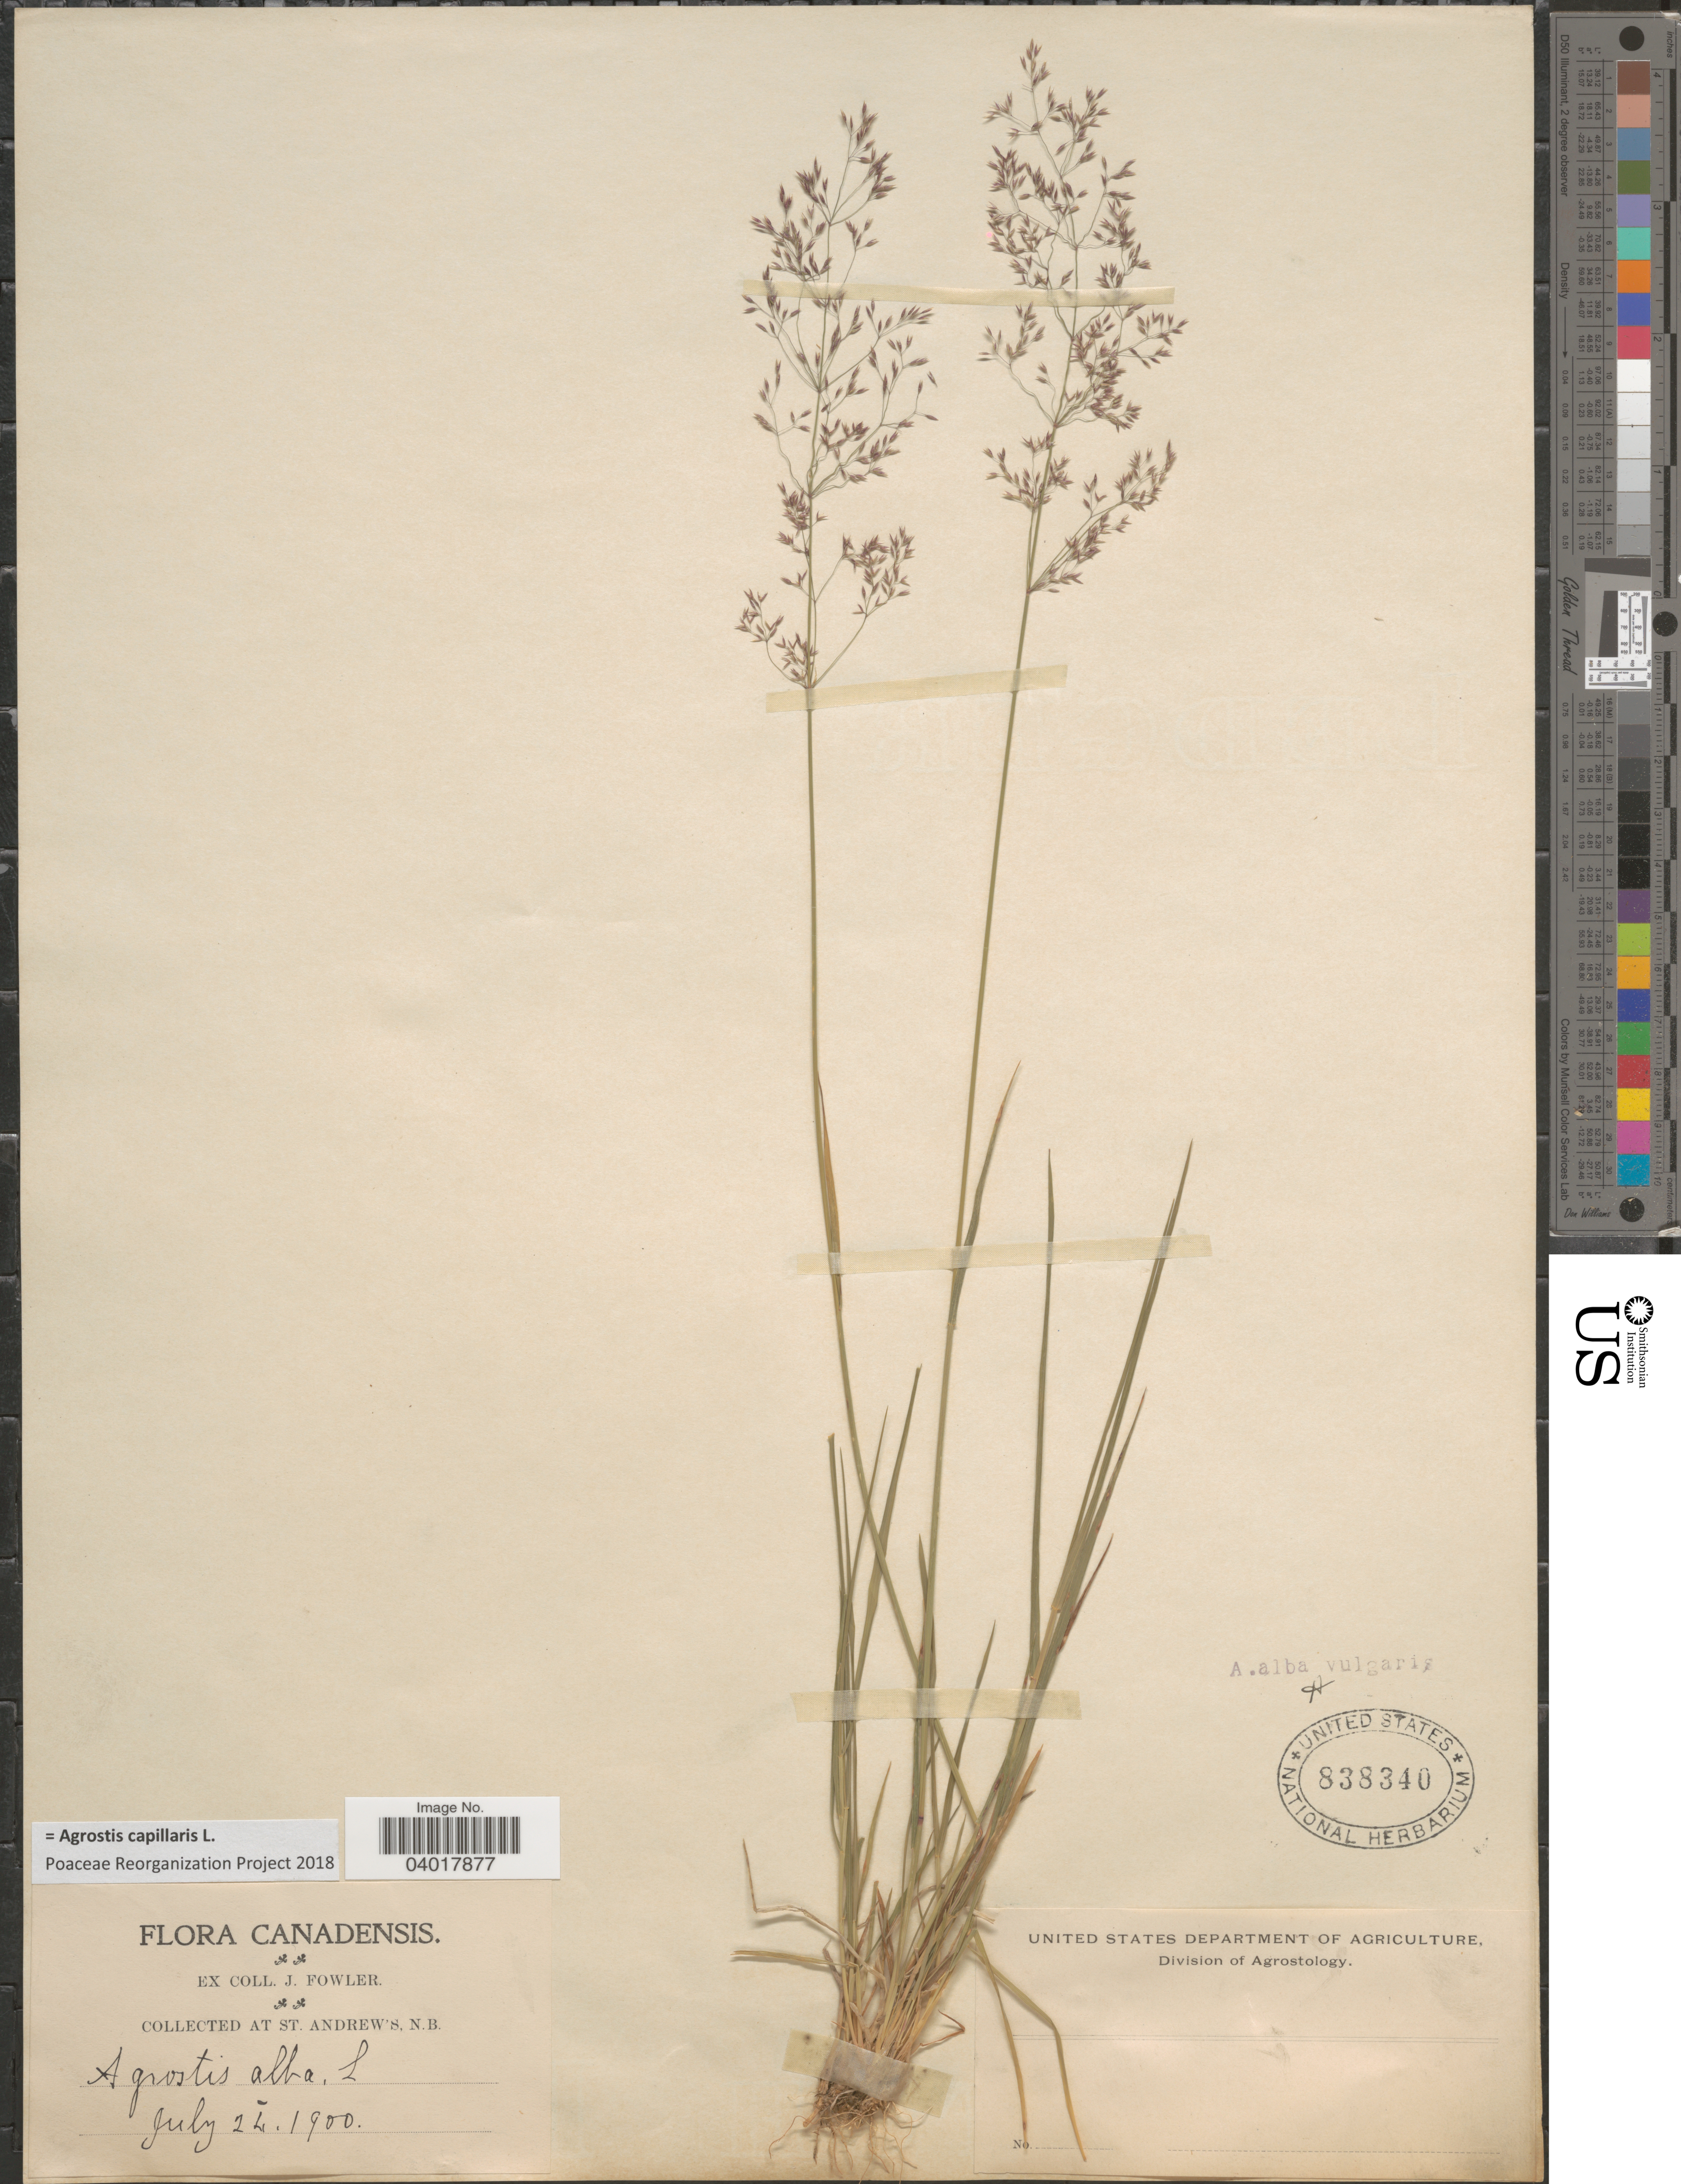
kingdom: Plantae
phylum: Tracheophyta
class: Liliopsida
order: Poales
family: Poaceae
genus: Agrostis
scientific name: Agrostis capillaris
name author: L.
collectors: J. Fowler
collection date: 1900-07-24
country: Canada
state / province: New Brunswick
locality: At St. Andrew's.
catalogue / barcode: US 838340